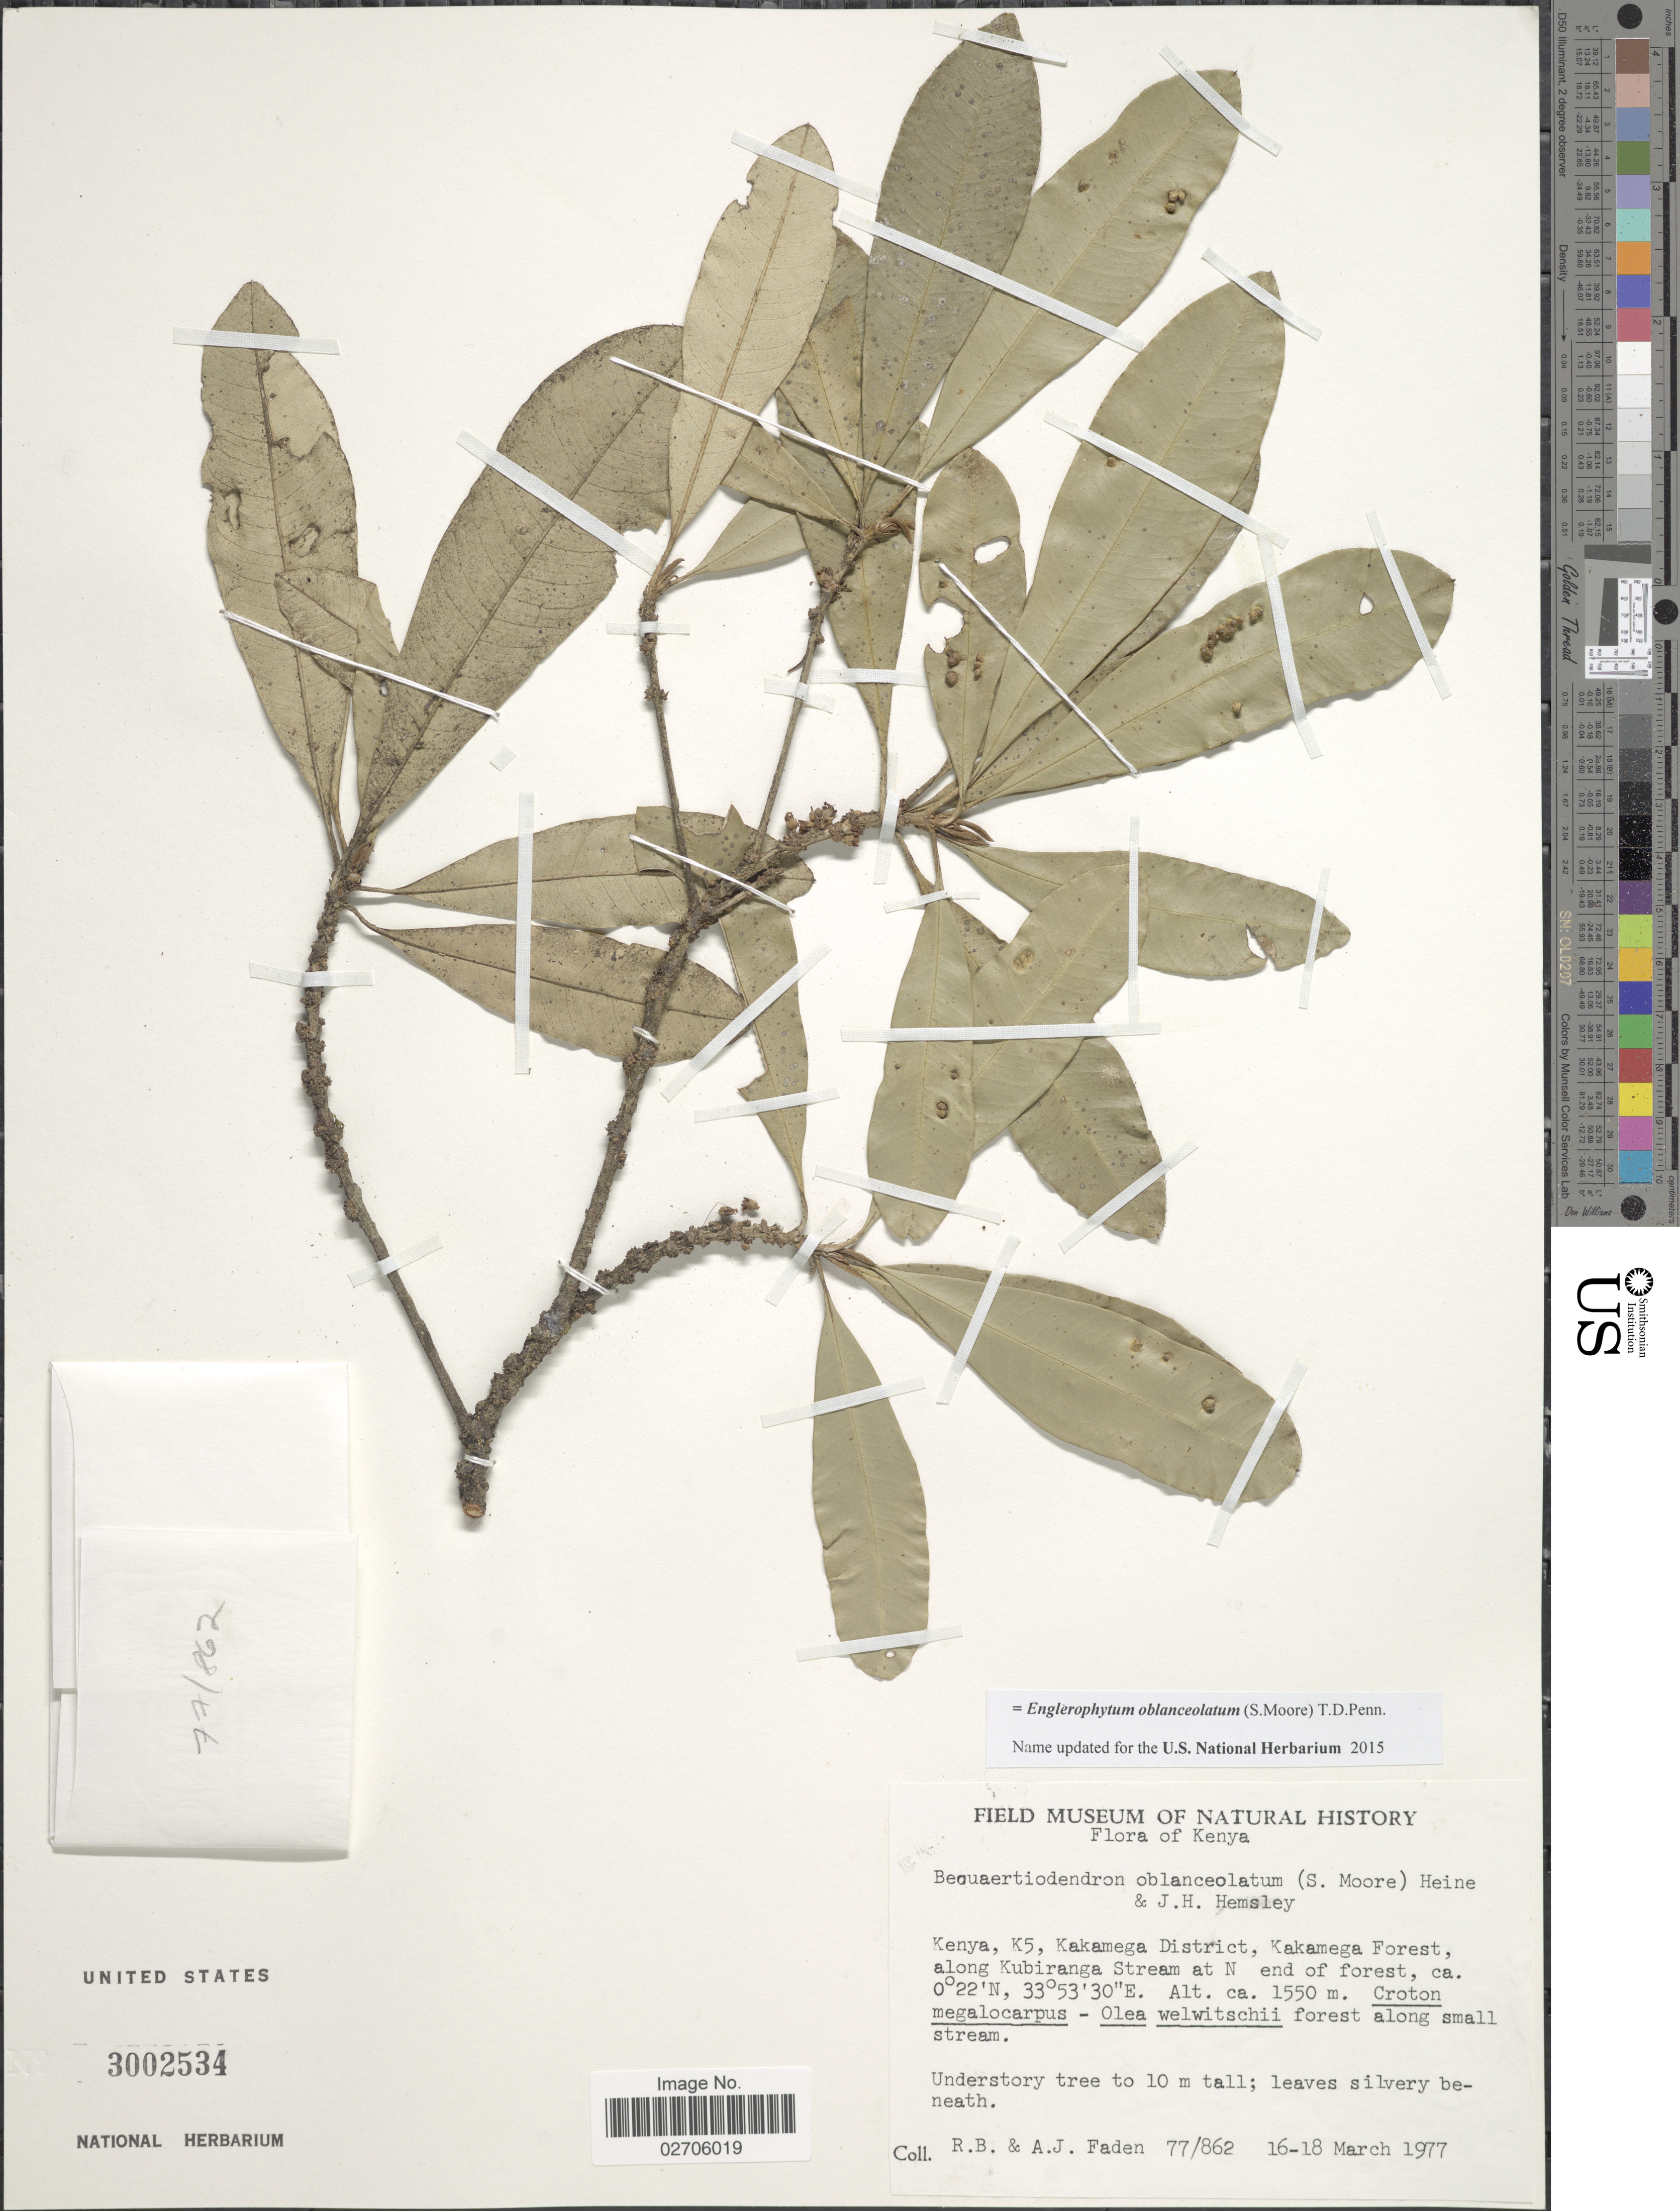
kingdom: Plantae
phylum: Tracheophyta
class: Magnoliopsida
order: Ericales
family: Sapotaceae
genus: Englerophytum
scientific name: Englerophytum oblanceolatum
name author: (S. Moore) T.D. Penn.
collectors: R. B. Faden & A. J. Faden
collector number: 77/862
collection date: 1977-03-16/1977-03-18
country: Kenya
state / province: Kakamega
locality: K5, Kakamega District, Kakamega Forest, along Kubiranga Stream at N end of forest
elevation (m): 1550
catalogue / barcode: US 3002534